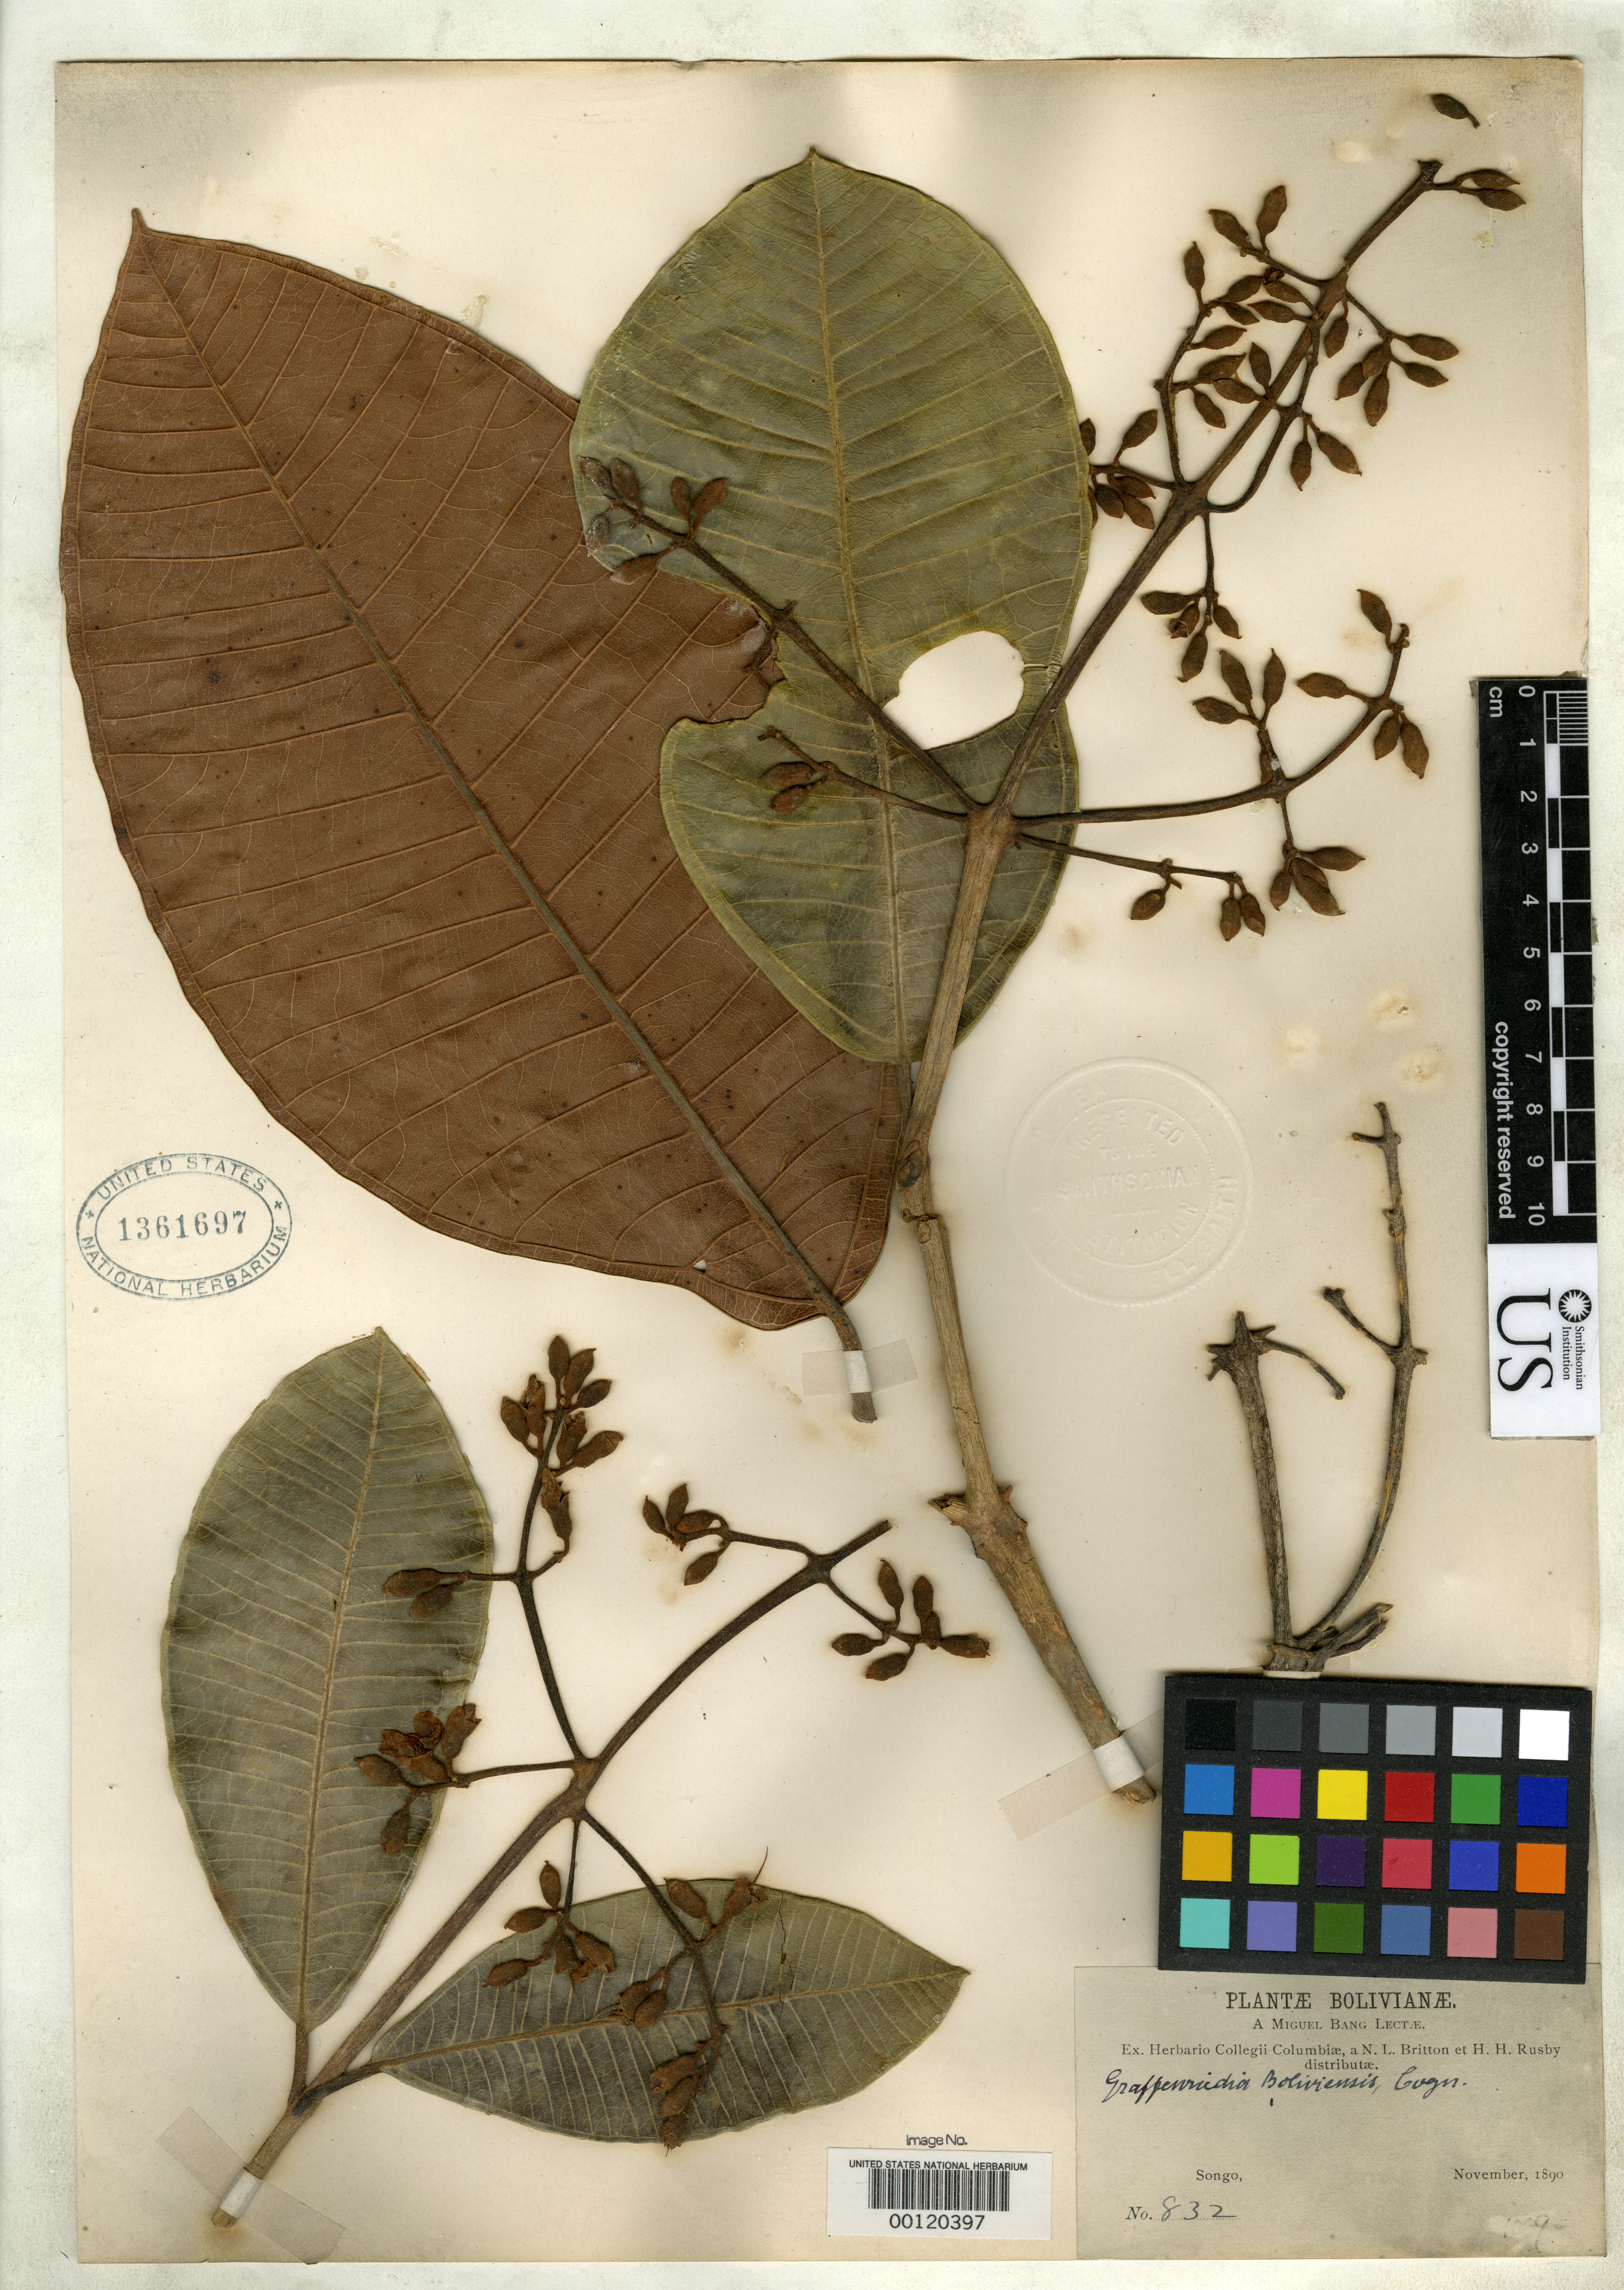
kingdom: Plantae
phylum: Tracheophyta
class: Magnoliopsida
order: Myrtales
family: Melastomataceae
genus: Graffenrieda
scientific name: Graffenrieda boliviensis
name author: Cogn.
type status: Isotype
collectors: M. Bang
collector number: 832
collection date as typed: Nov 1890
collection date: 1890-11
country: Bolivia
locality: Songo.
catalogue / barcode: US 1361697